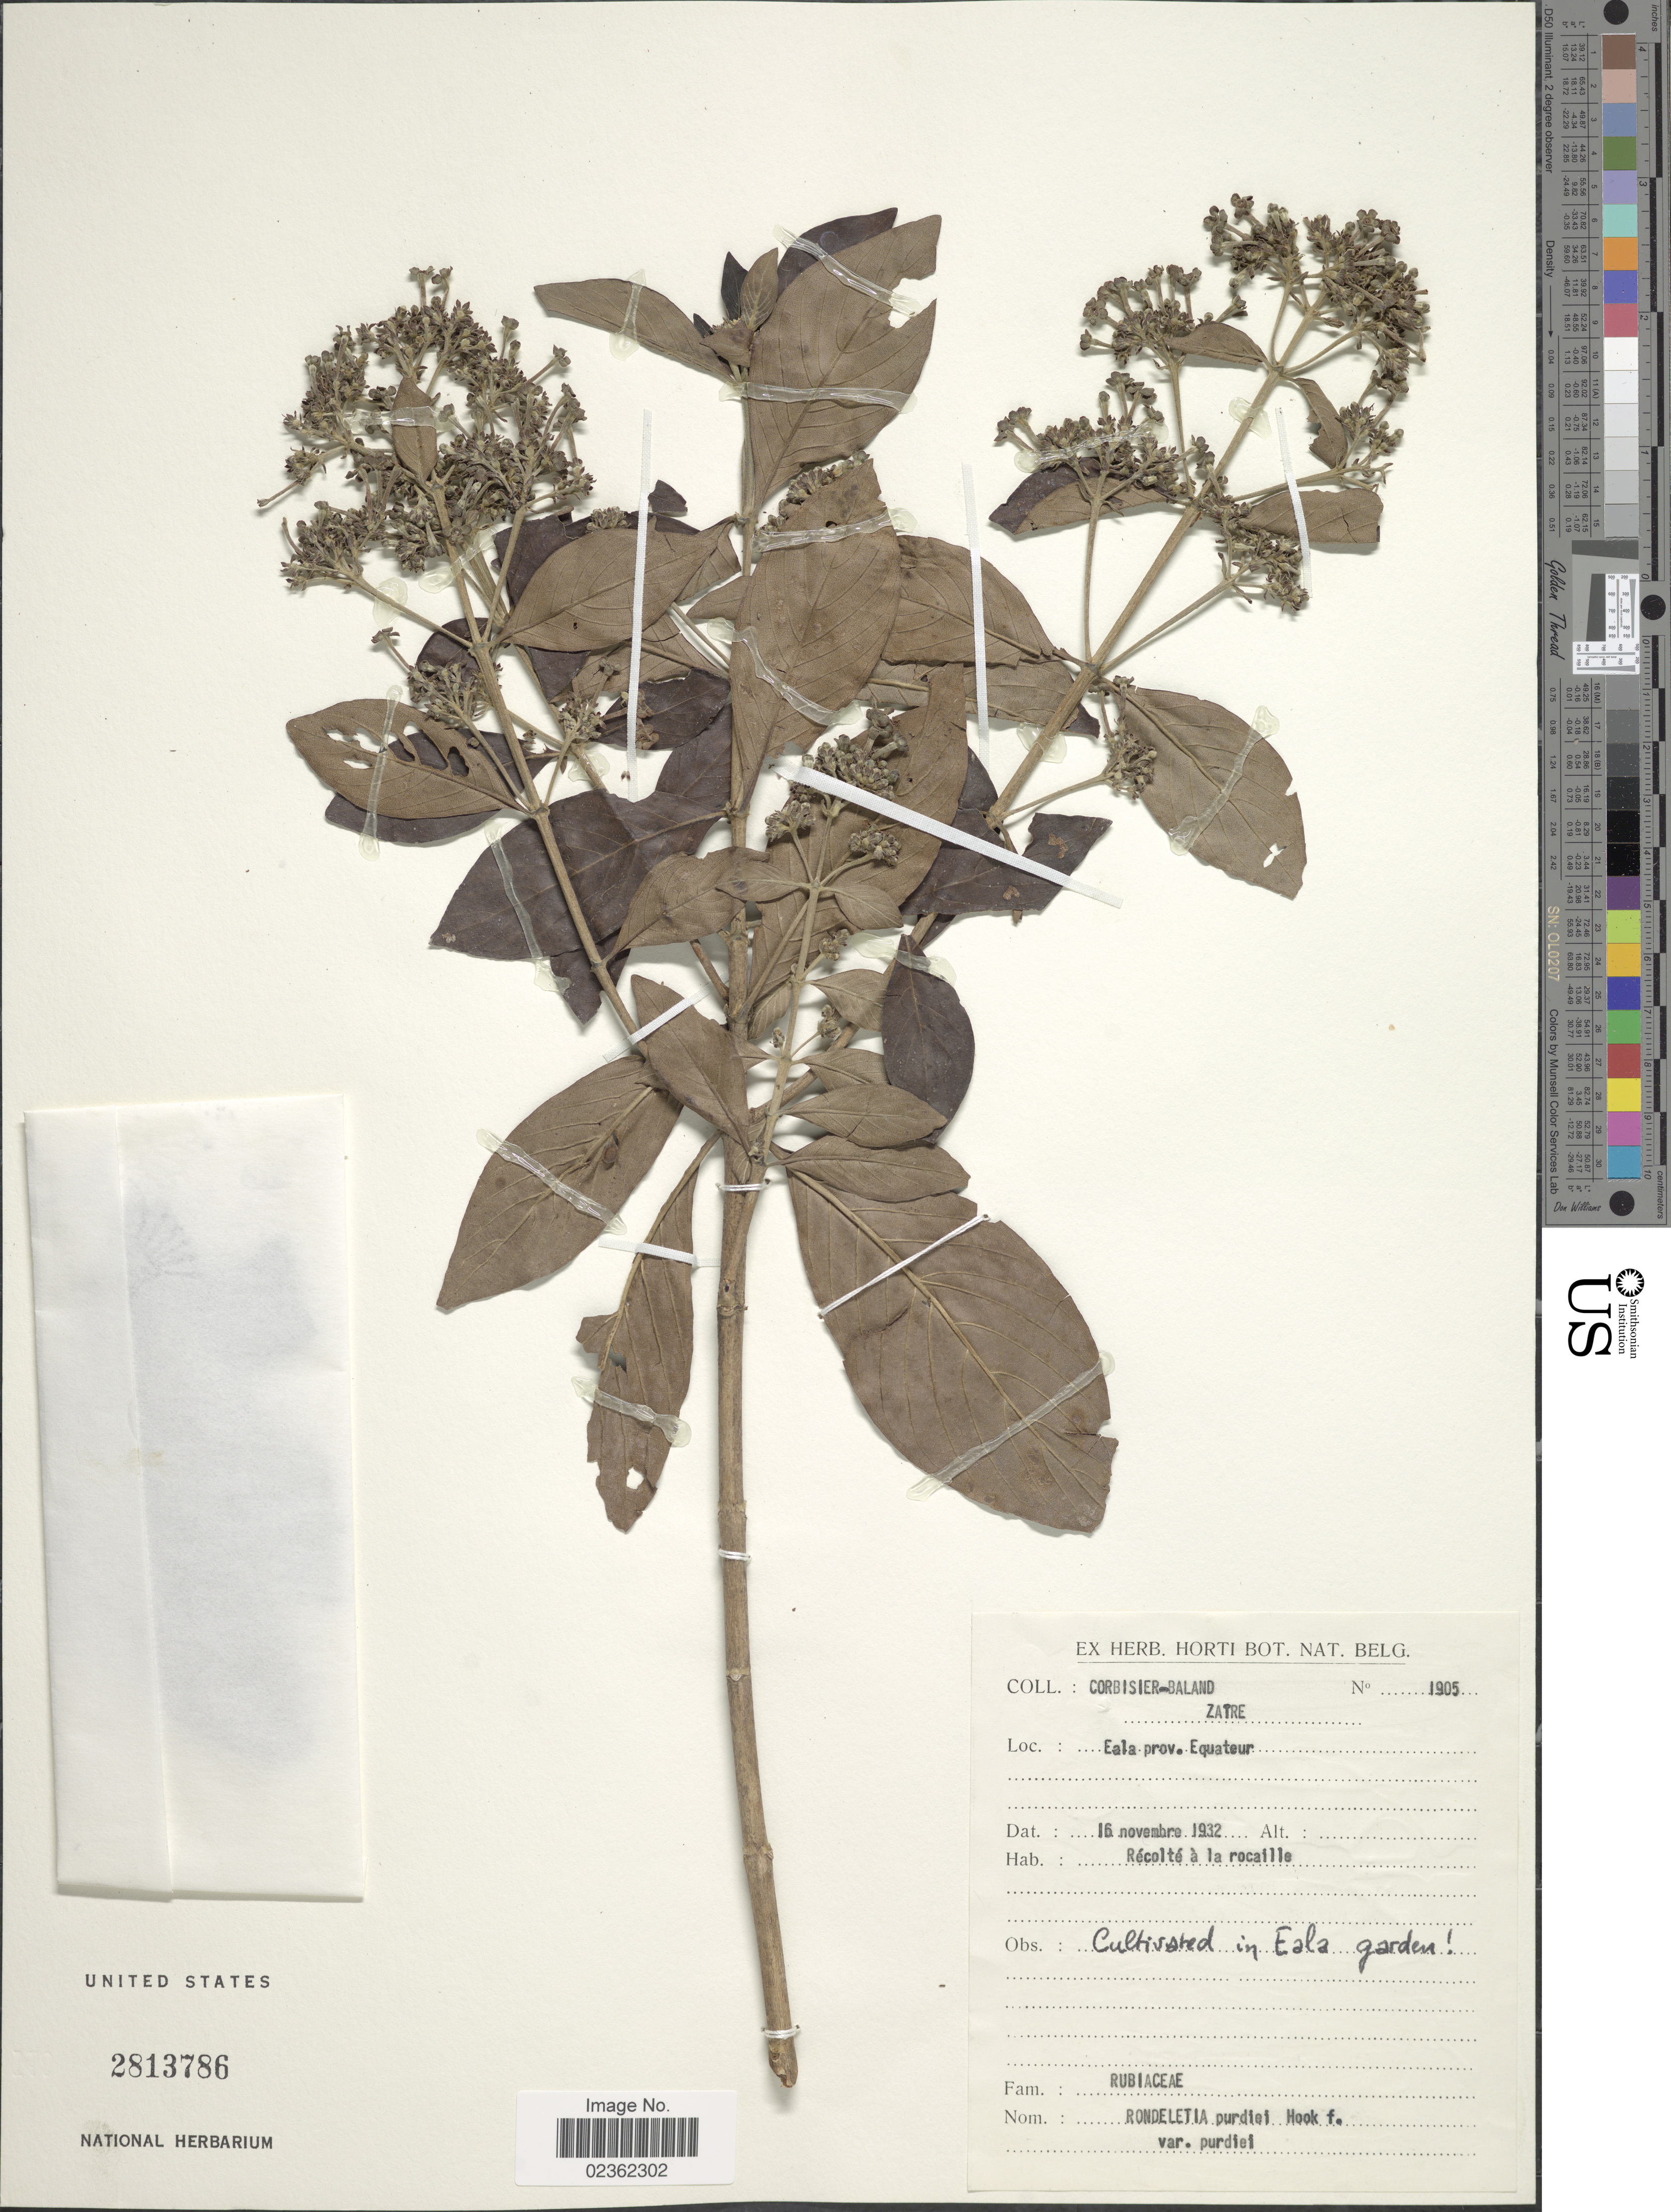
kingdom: Plantae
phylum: Tracheophyta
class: Magnoliopsida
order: Gentianales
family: Rubiaceae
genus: Rondeletia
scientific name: Rondeletia sp.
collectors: A. Corbisier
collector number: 1905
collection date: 1932-11-16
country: Congo, Democratic Republic of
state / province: Equateur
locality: Zaire, Eala prov., cultivated in Eala garden.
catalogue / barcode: US 2813786